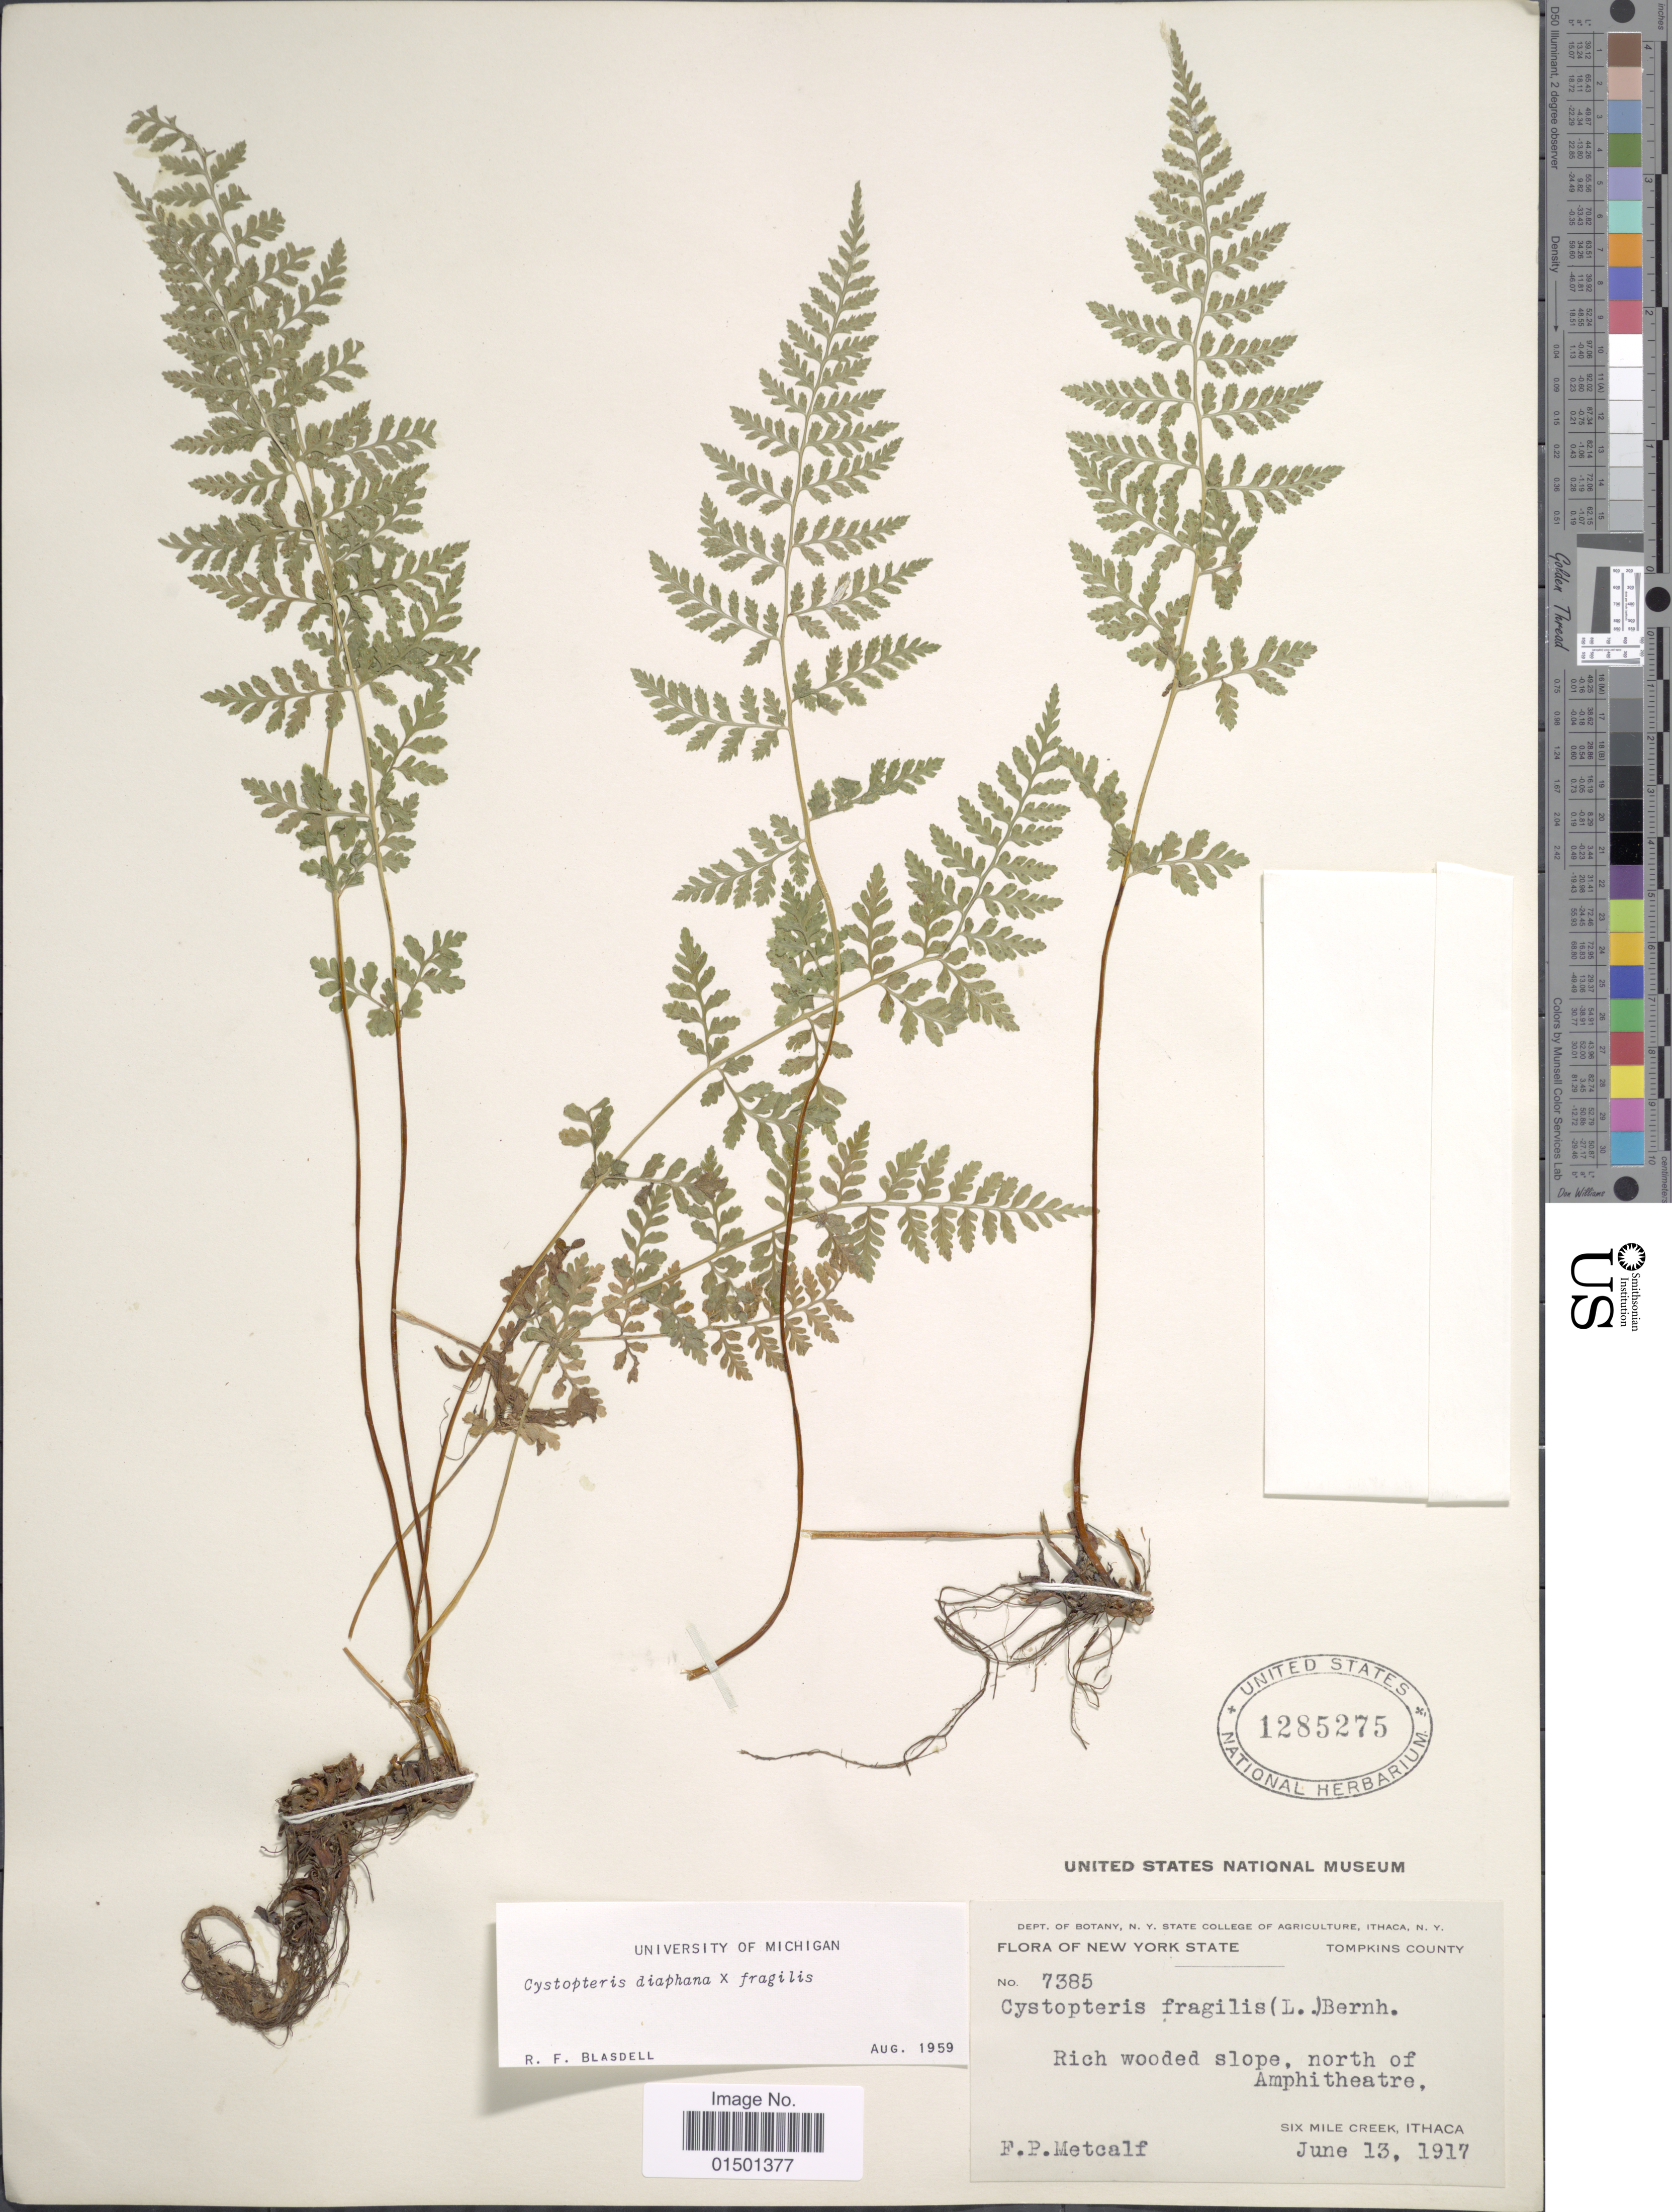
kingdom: Plantae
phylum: Tracheophyta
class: Polypodiopsida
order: Polypodiales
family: Cystopteridaceae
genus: Cystopteris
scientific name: Cystopteris diaphana x C. fragilis (L.) Bernh.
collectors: F. Metcalf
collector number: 7385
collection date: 1917-06-13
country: United States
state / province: New York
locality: Tompkins County, north of Amphitheatre, Six Mile Creek, Ithaca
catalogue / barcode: US 1285275